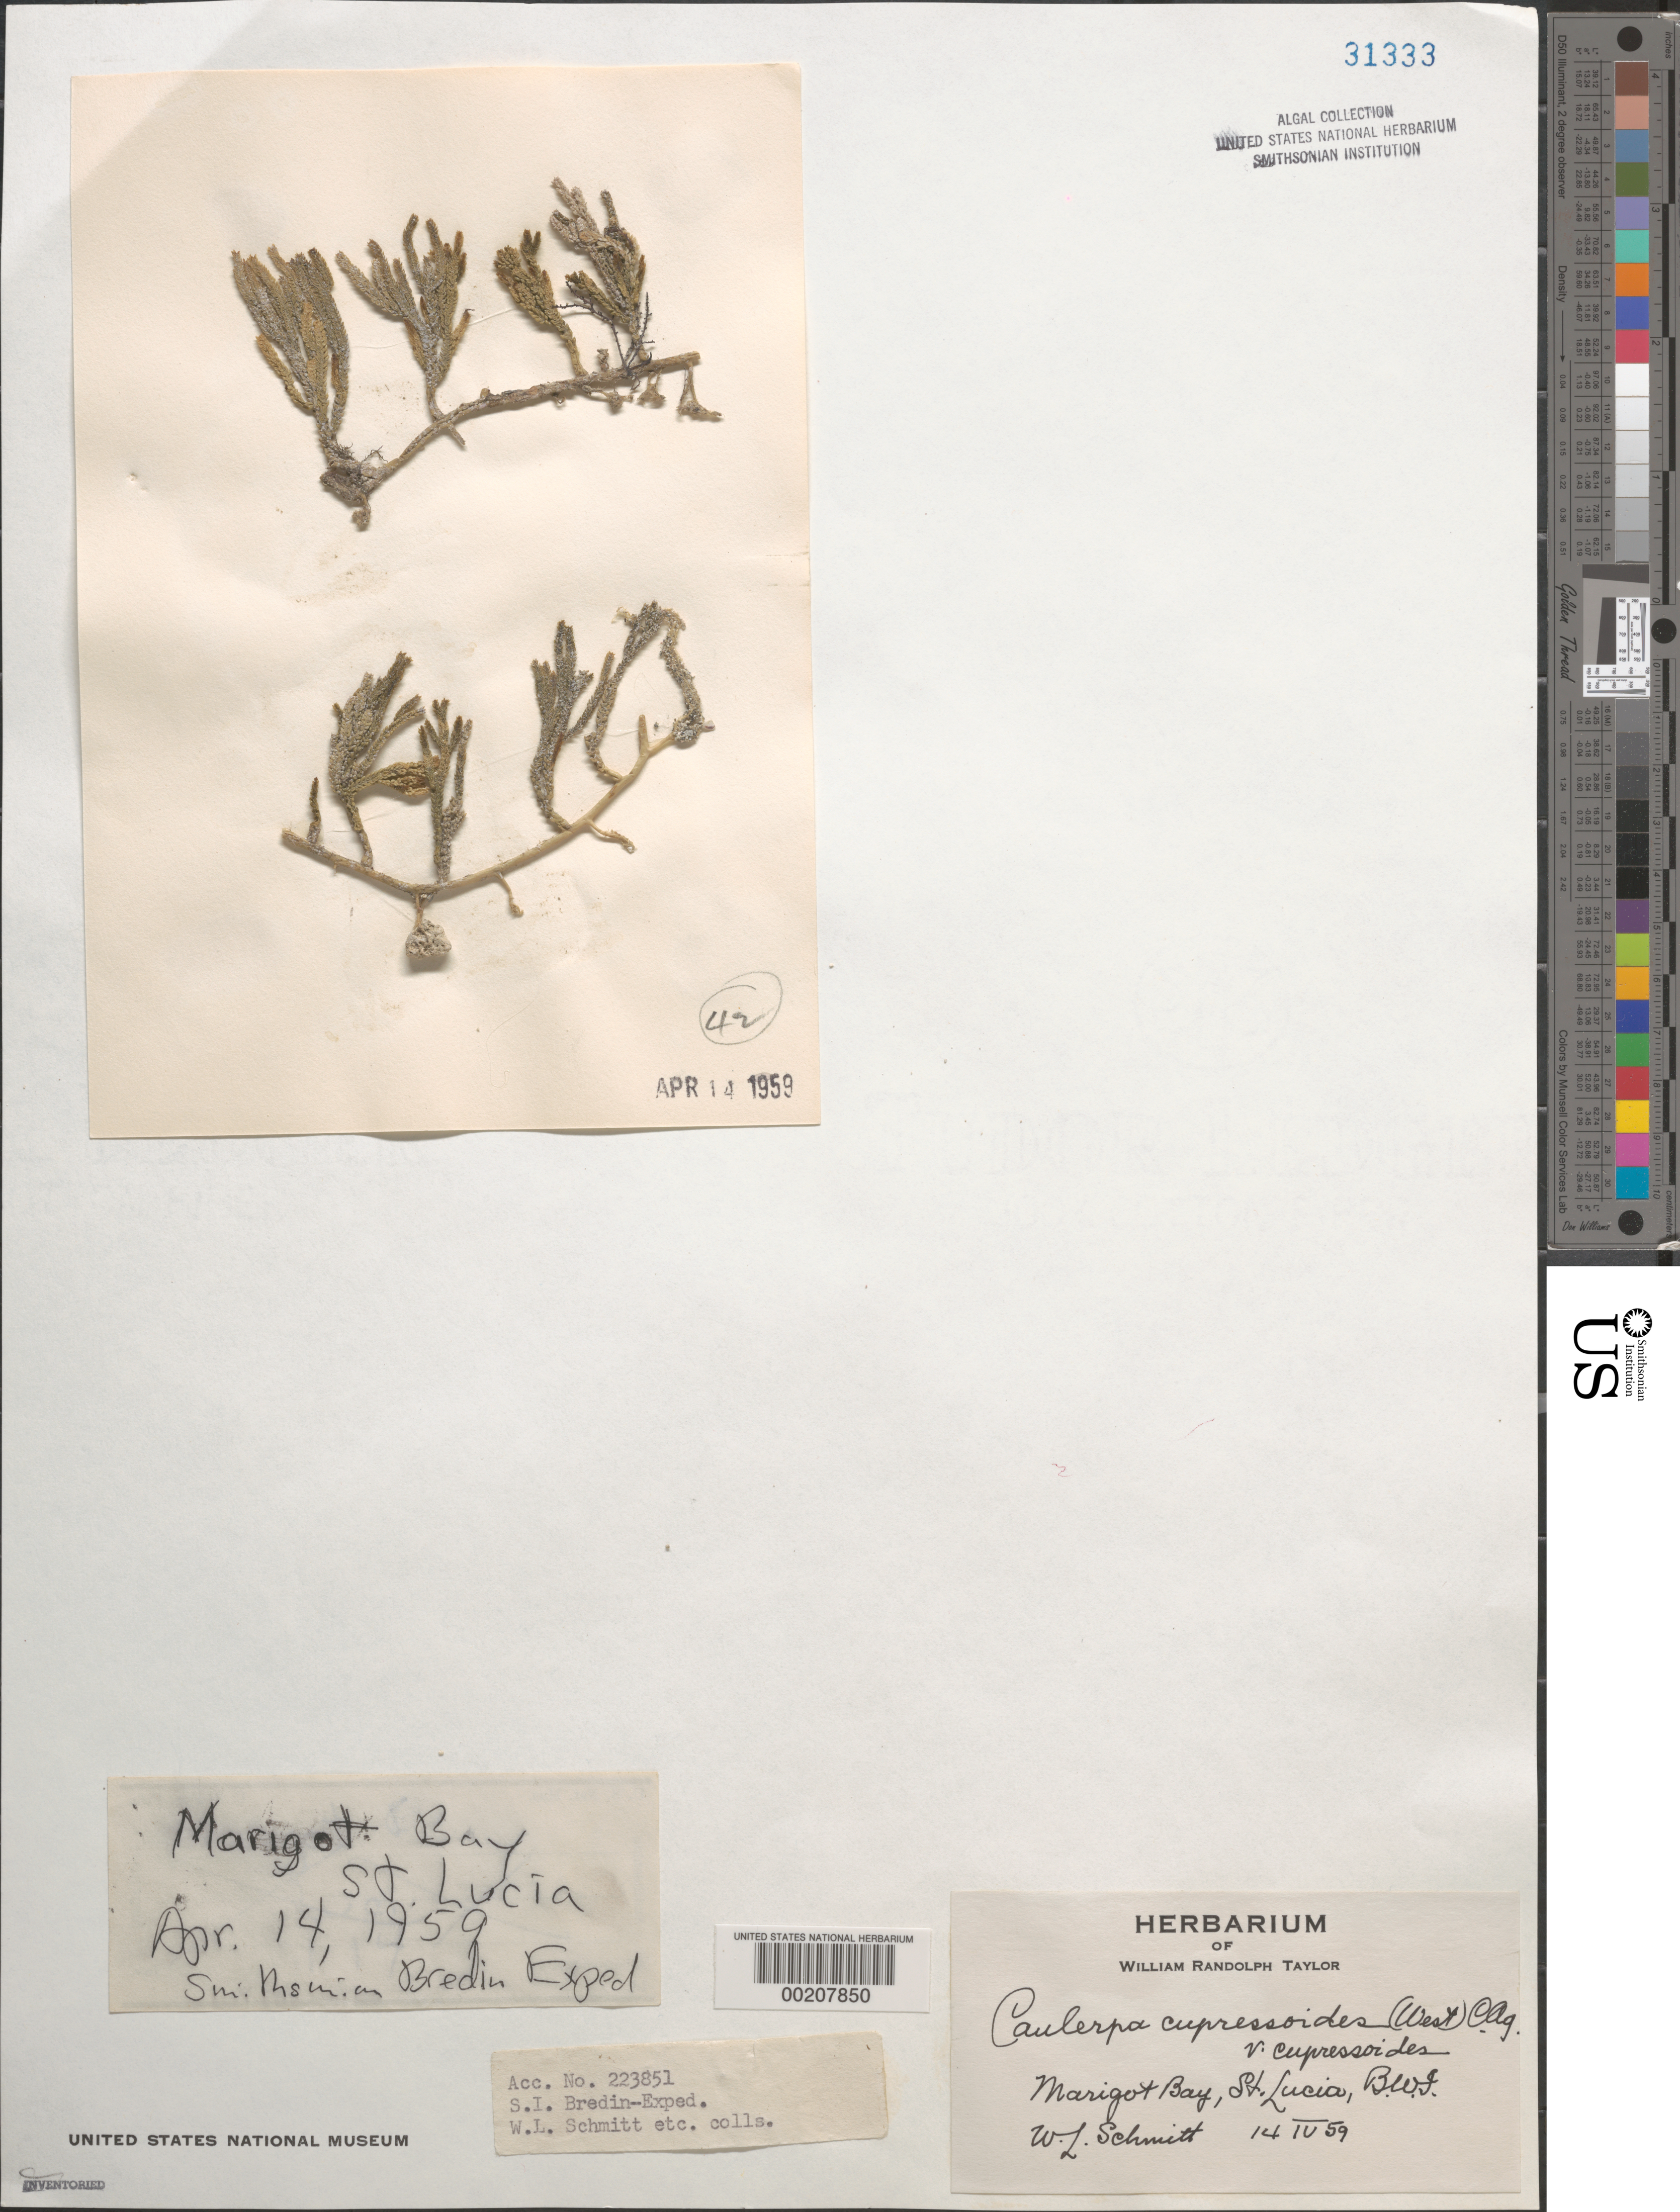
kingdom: Plantae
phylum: Chlorophyta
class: Ulvophyceae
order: Bryopsidales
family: Caulerpaceae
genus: Caulerpa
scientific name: Caulerpa cupressoides var. cupressoides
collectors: W. L. Schmitt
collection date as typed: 14 Apr 1959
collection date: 1959-04-14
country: St. Lucia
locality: Marigot Bay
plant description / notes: Smithsonian-Bredin Expedition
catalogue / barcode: US 31333